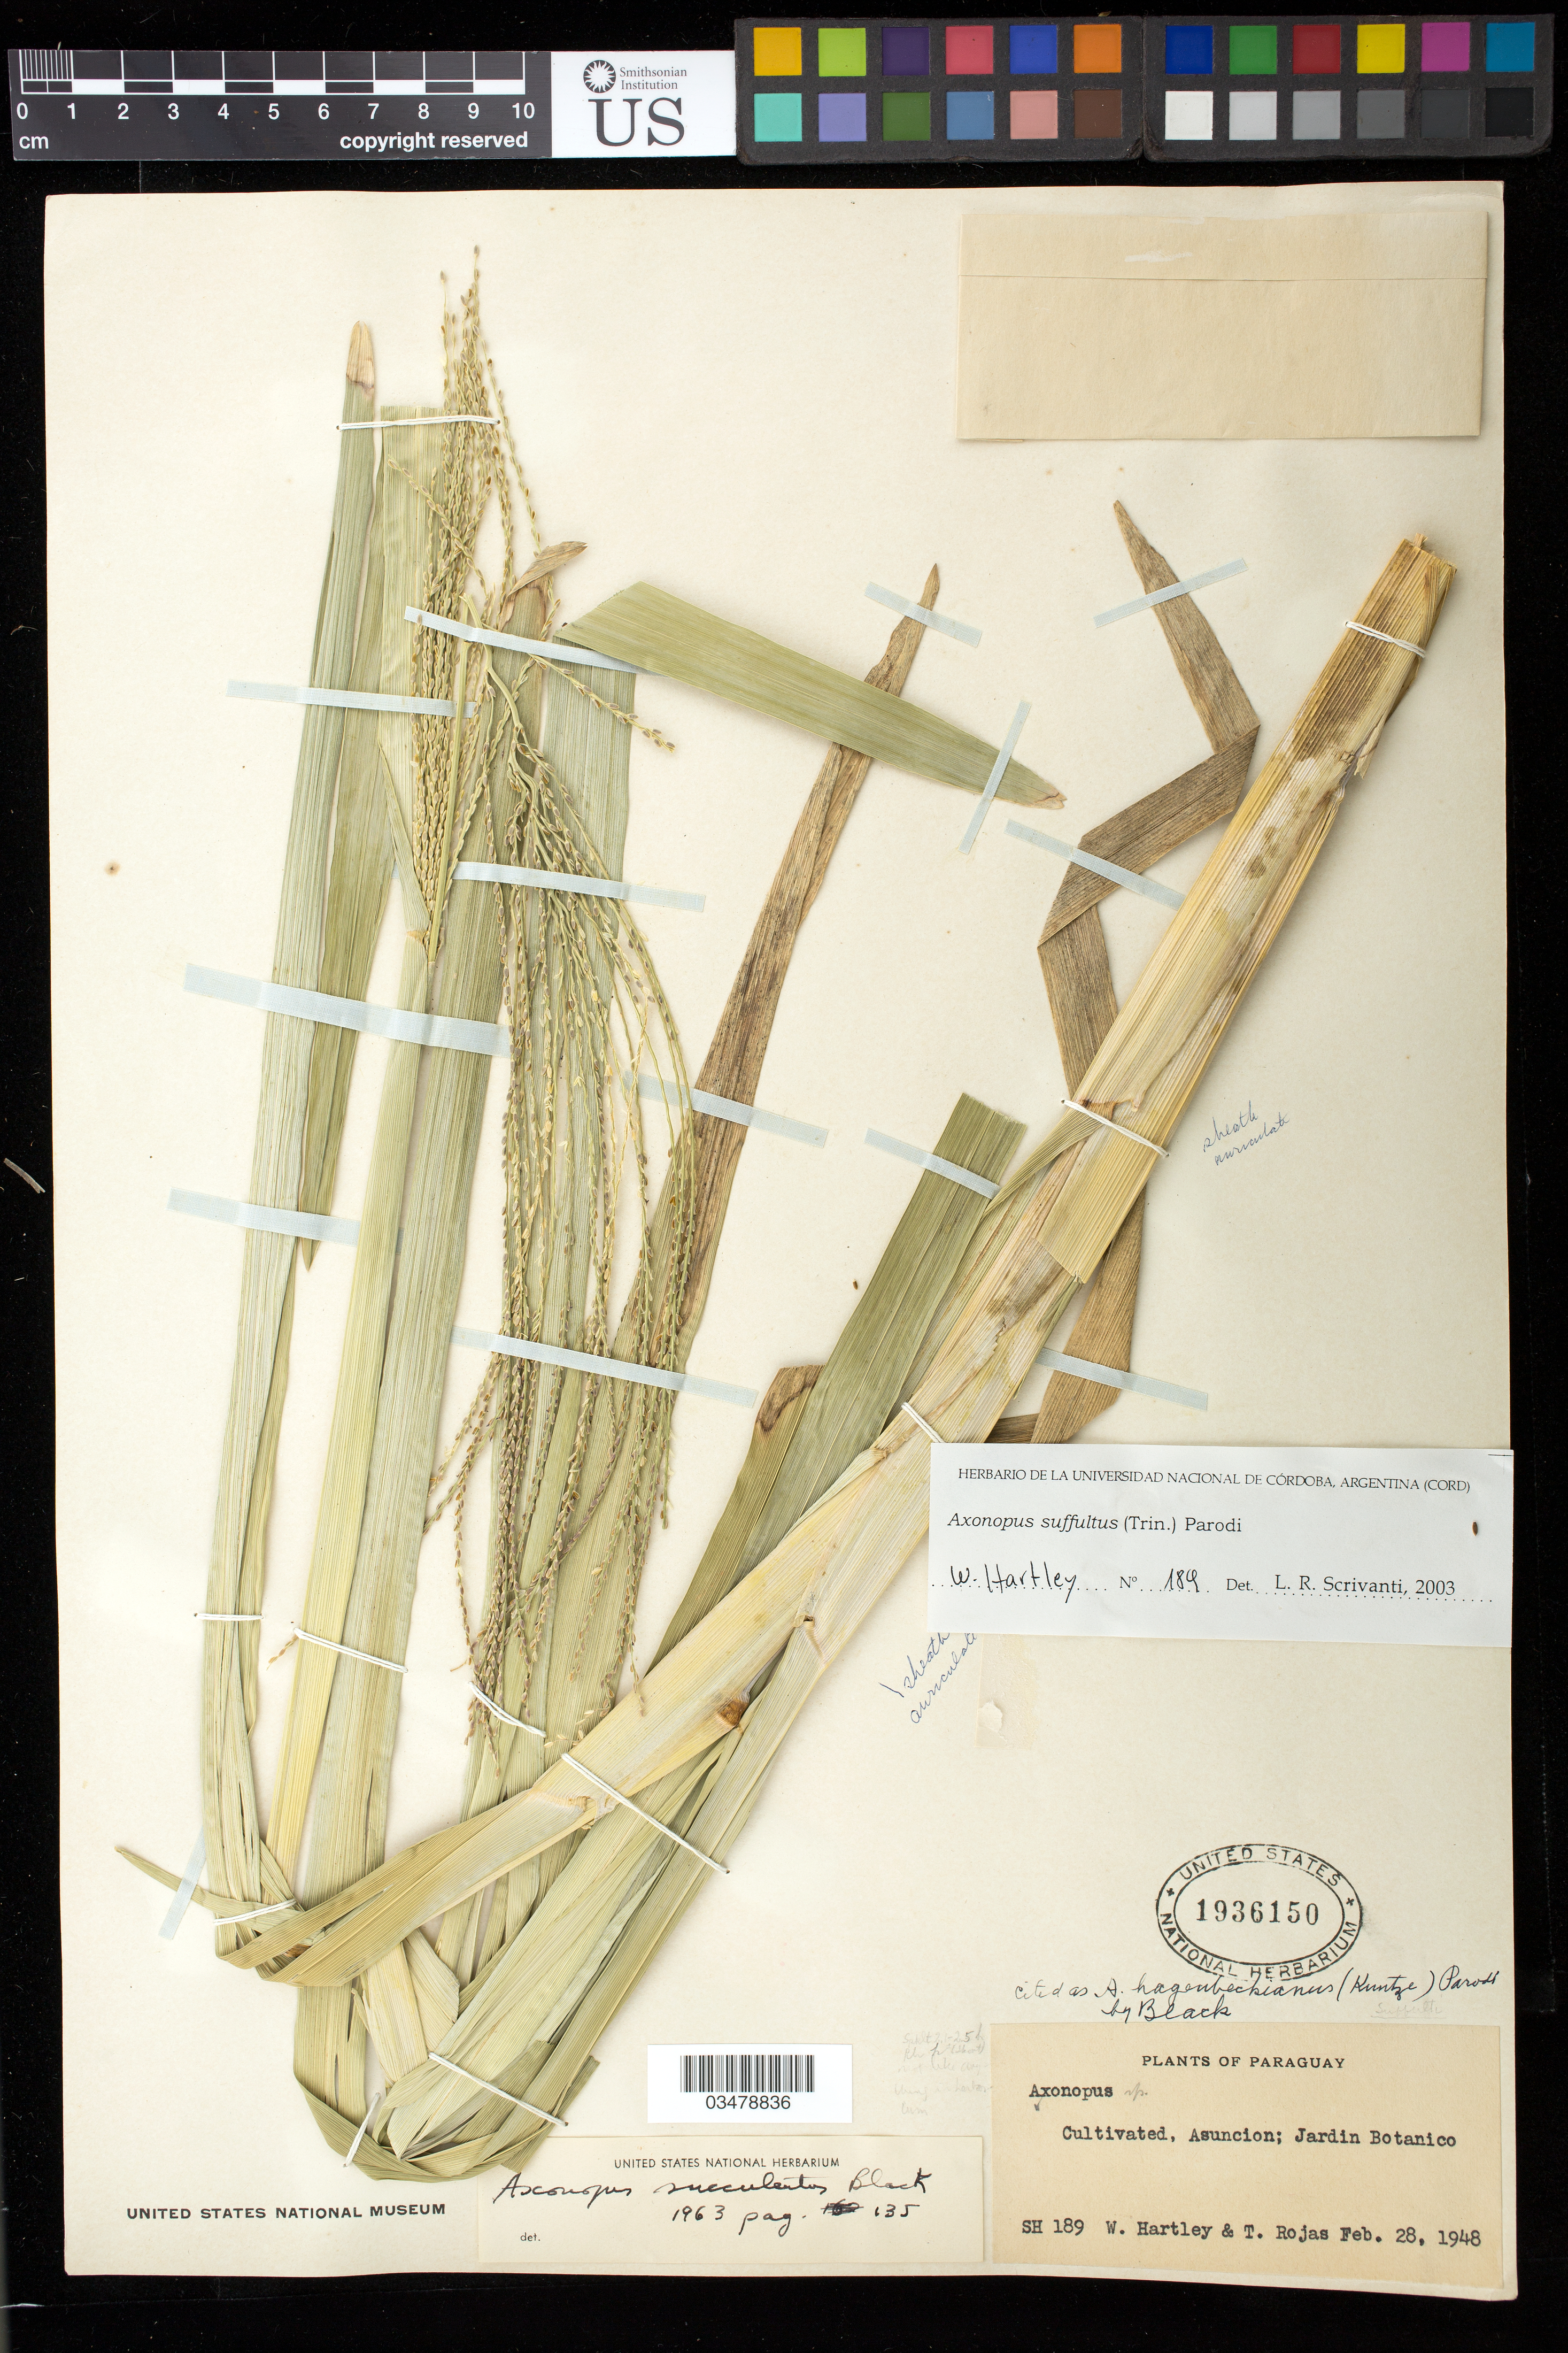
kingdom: Plantae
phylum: Tracheophyta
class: Liliopsida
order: Poales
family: Poaceae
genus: Axonopus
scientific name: Axonopus suffultus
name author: (Nees) Kuhlm.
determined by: Scrivanti, L. R.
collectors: W. Hartley & T. Rojas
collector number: SH 189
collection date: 1948-02-28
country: Paraguay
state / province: Asuncion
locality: Grassy slopes, Asuncion; Botanic Garden.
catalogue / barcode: US 1936150